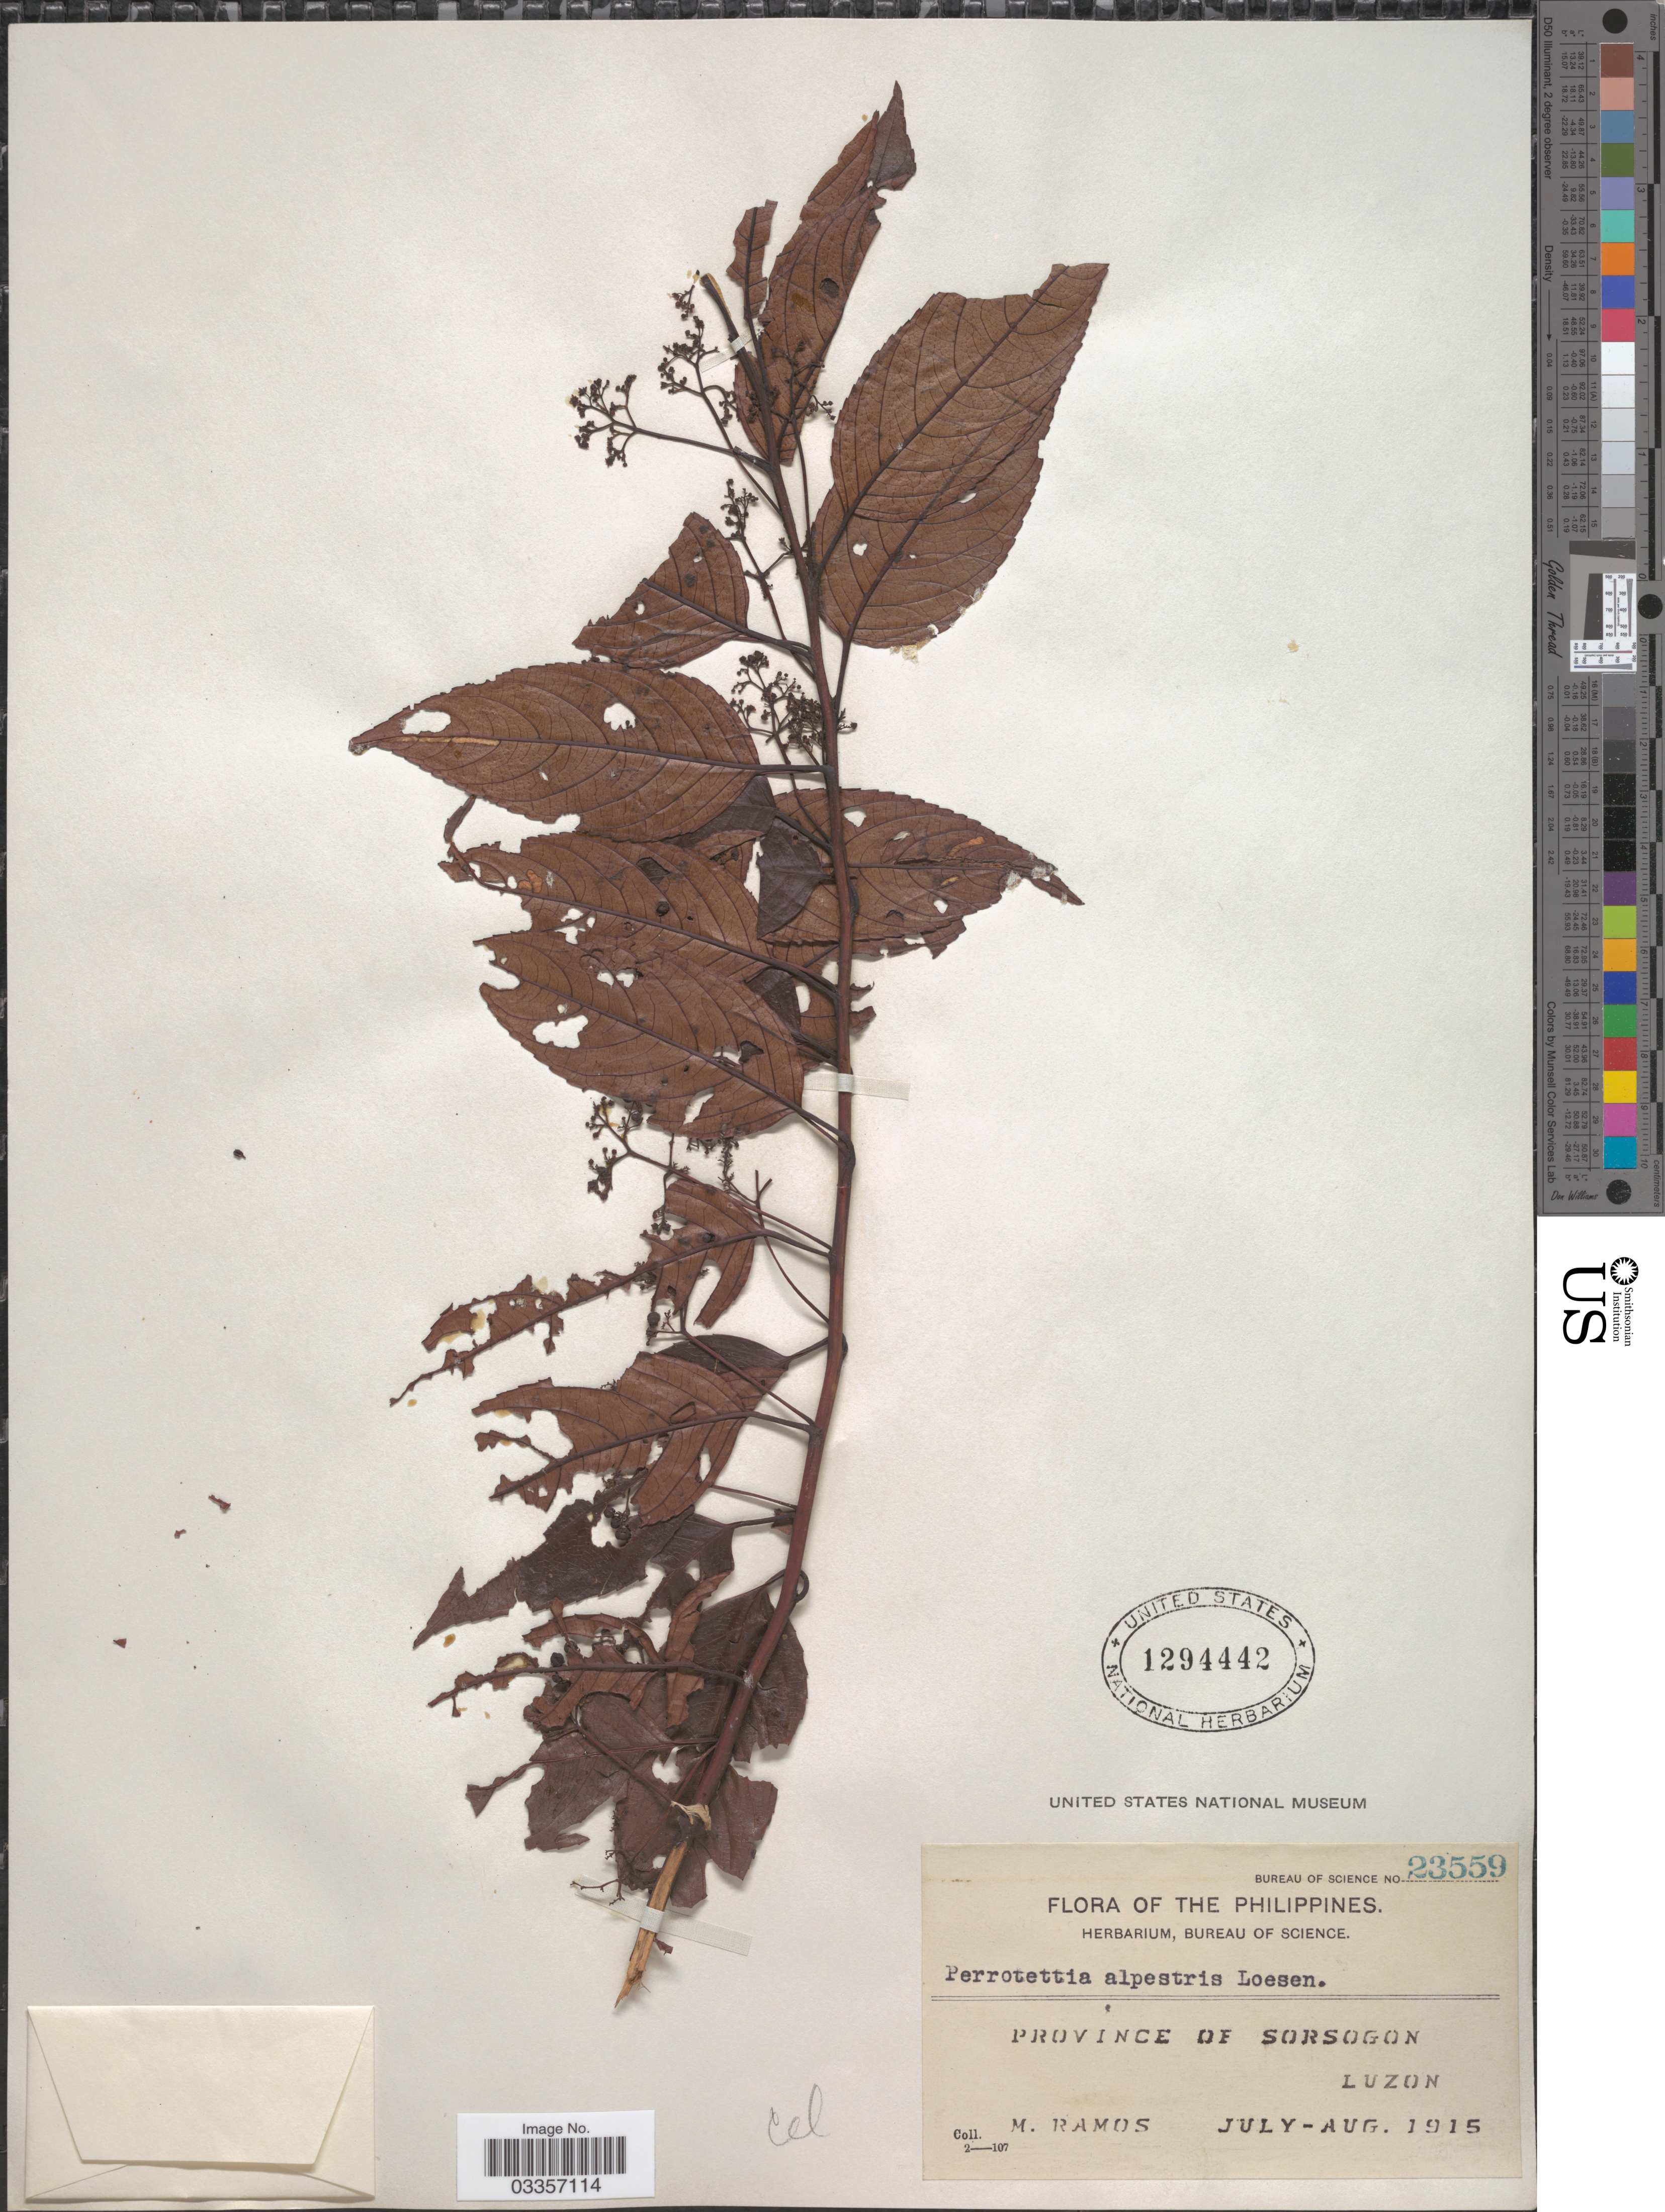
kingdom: Plantae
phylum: Tracheophyta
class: Magnoliopsida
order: Huerteales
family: Dipentodontaceae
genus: Perrottetia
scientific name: Perrottetia alpestris subsp. philippinensis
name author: (S. Vidal) Ding Hou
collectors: M. Ramos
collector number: Bureau of Science 23559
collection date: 1915-07/1915-08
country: Philippines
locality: Province of Sorsogon, Luzon.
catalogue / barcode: US 1294442